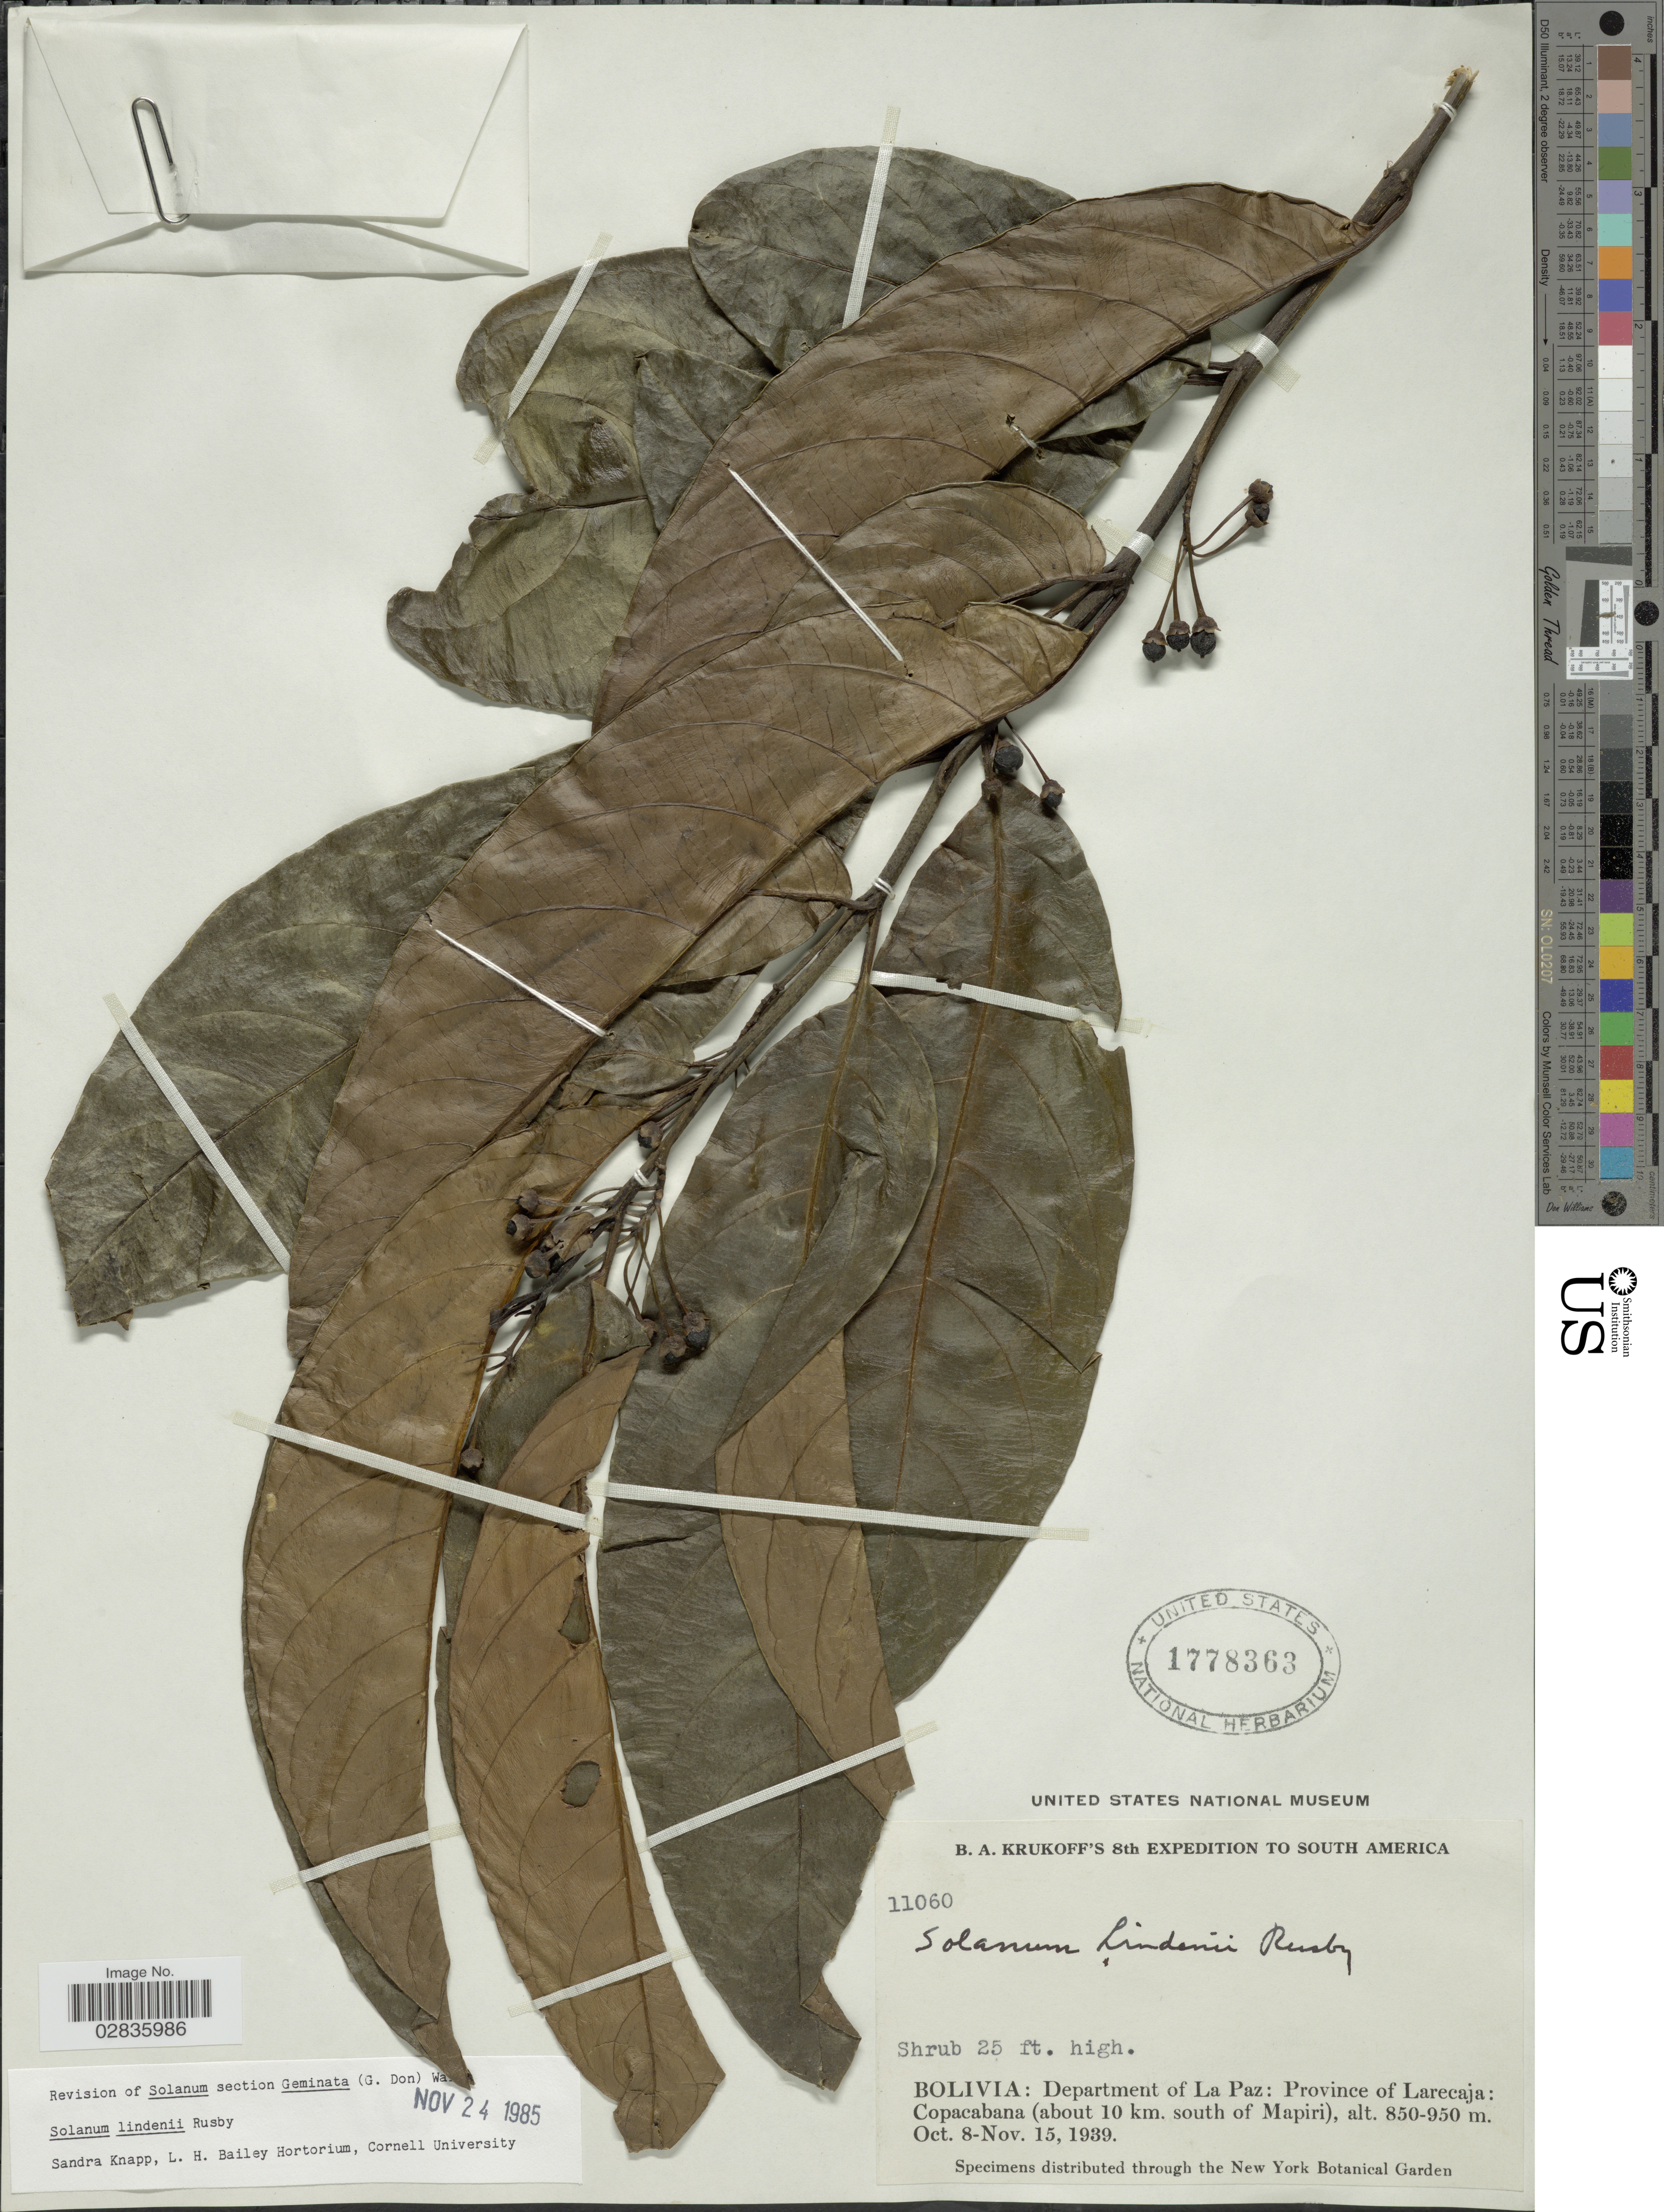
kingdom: Plantae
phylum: Tracheophyta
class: Magnoliopsida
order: Solanales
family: Solanaceae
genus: Solanum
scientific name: Solanum lindenii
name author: Rusby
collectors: B. A. Krukoff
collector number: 11060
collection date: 1939-10-08/1939-11-15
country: Bolivia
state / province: La Paz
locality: Department of La Paz: Province of Larecaja: Copacabana (about 10 km. south of Mapiri).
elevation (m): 850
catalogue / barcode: US 1778363